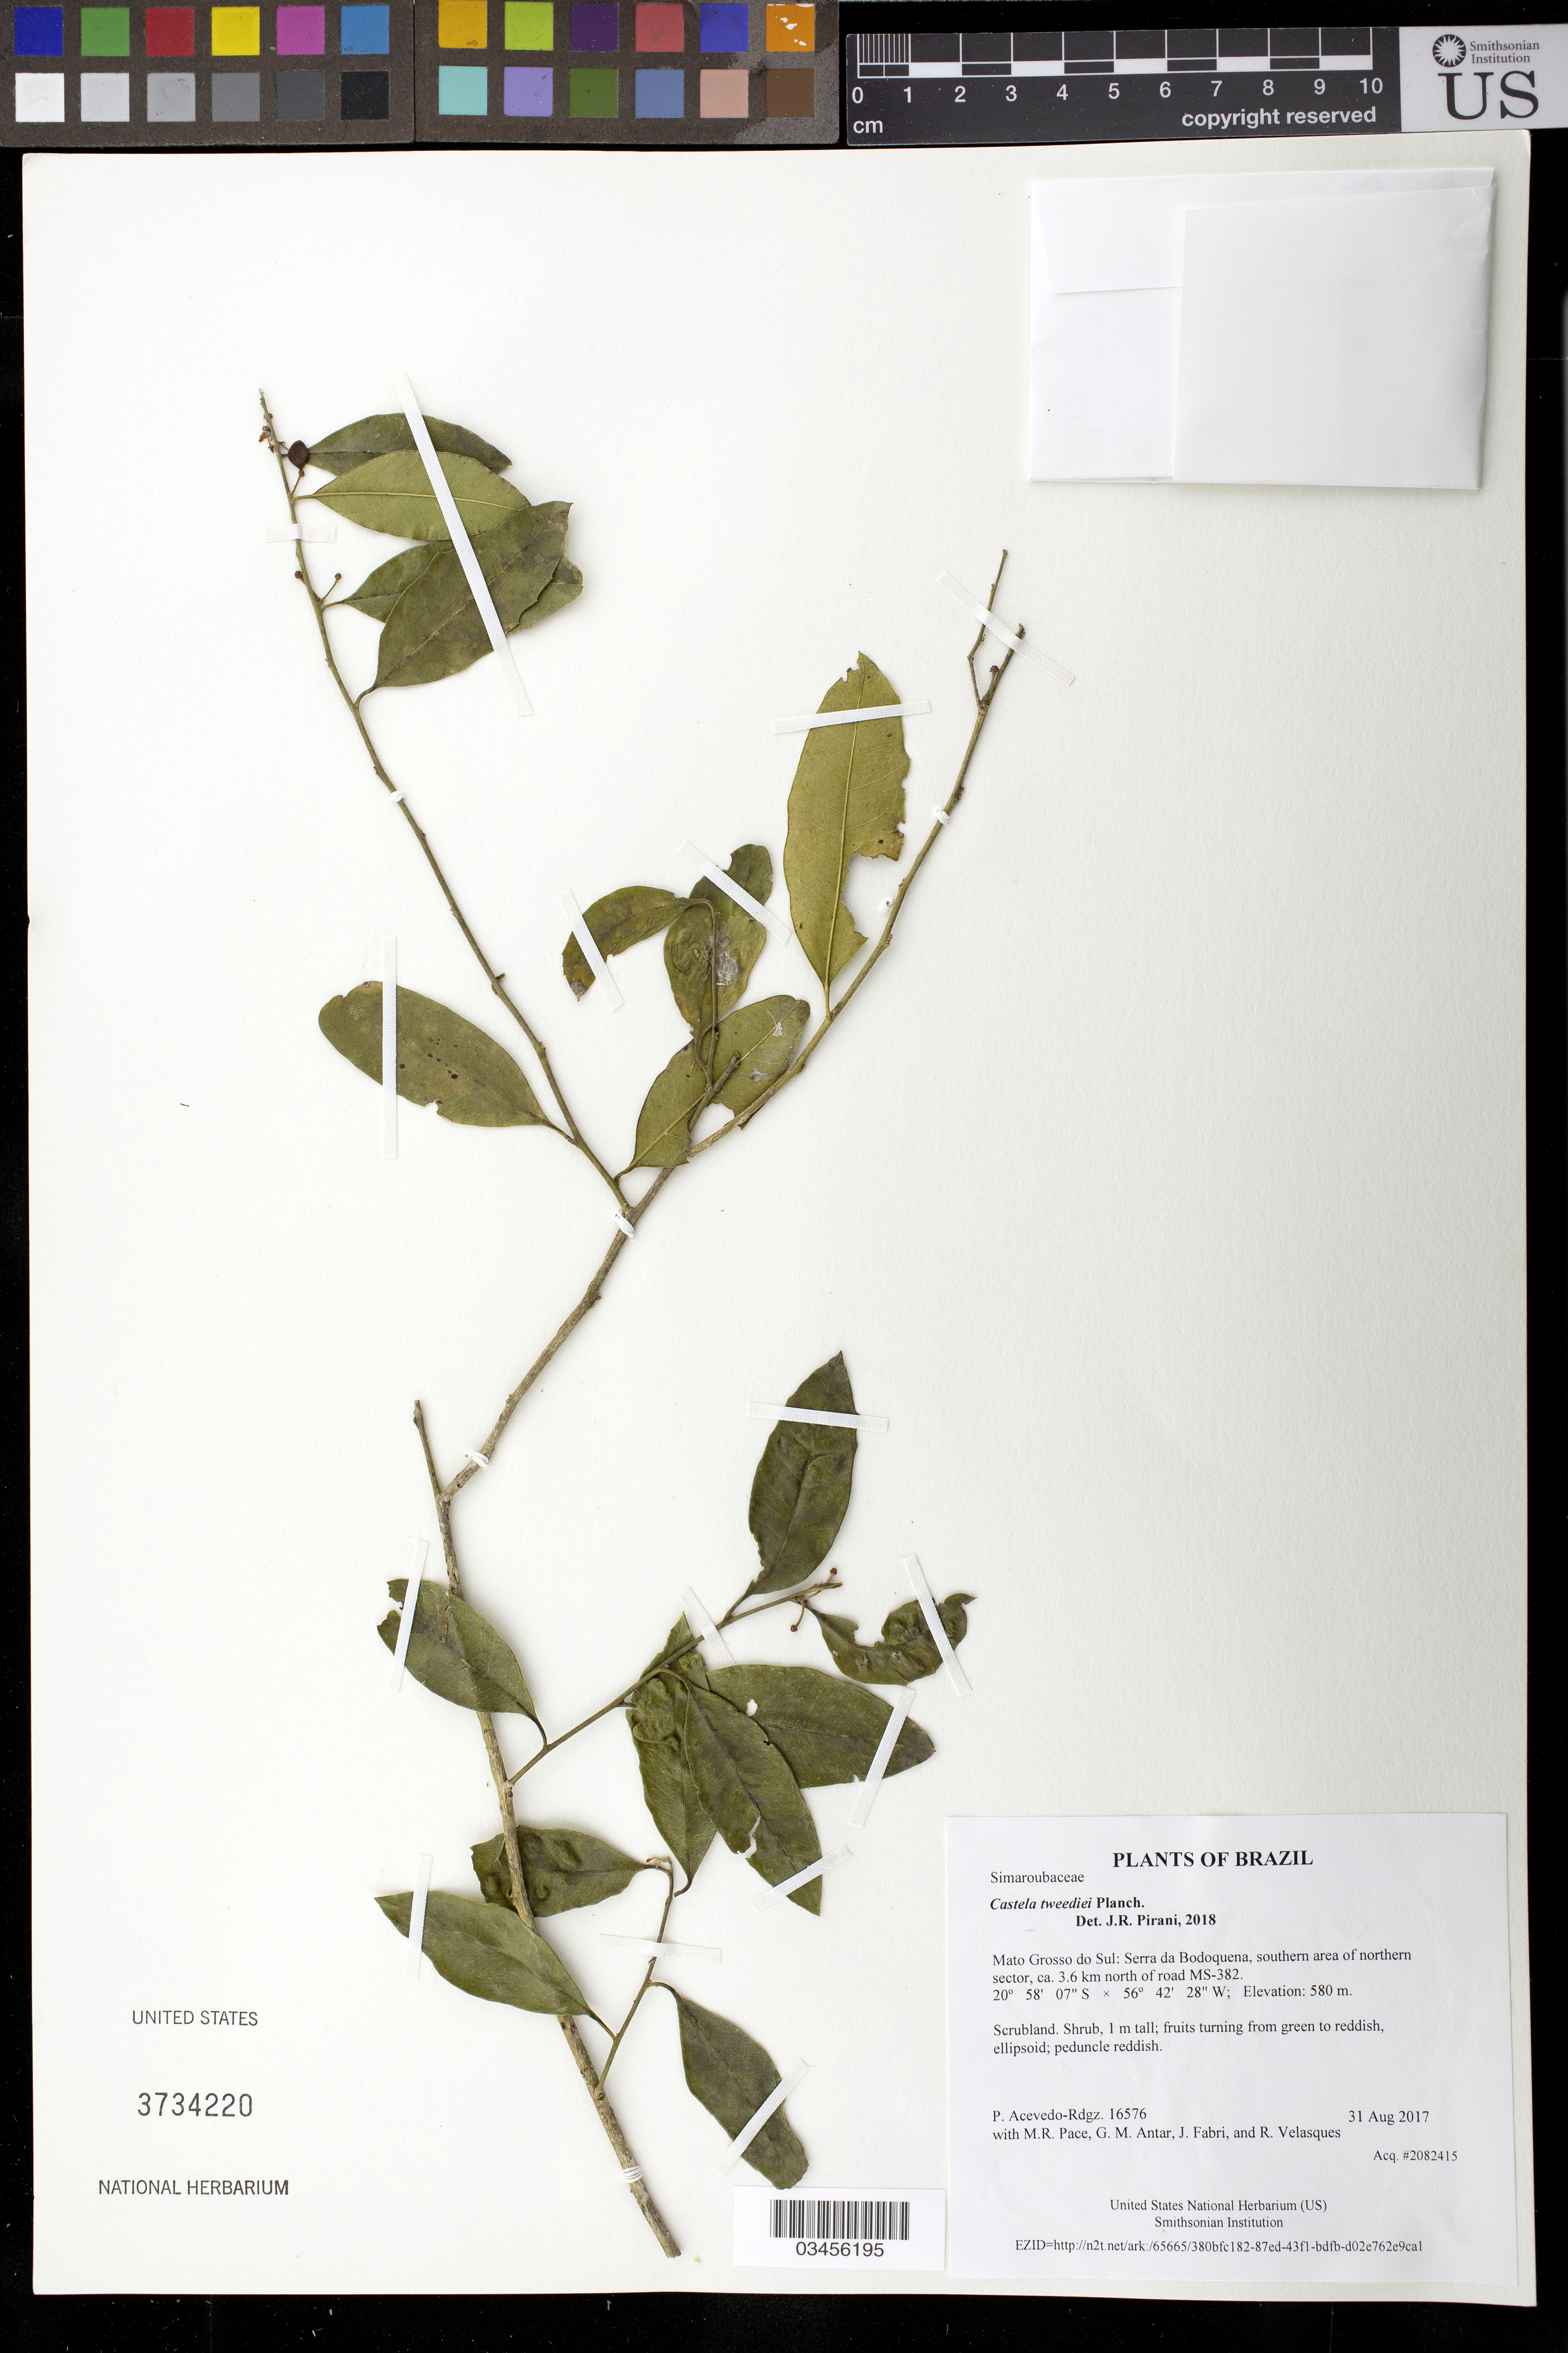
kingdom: Plantae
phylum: Tracheophyta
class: Magnoliopsida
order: Sapindales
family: Simaroubaceae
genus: Castela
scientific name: Castela tweediei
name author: Planch.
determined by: Pirani, J. R.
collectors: P. Acevedo-Rodr., M. R. Pace, G. M. Antar, J. Fabri & R. Velasques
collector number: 16576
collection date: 2017-08-31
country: Brazil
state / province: Mato Grosso do Sul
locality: Serra da Bodoquena, southern area of northern sector, ca. 3.6 km north of road MS-382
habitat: Scrubland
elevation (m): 580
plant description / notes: US, NY, K, MO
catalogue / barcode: US 3734220